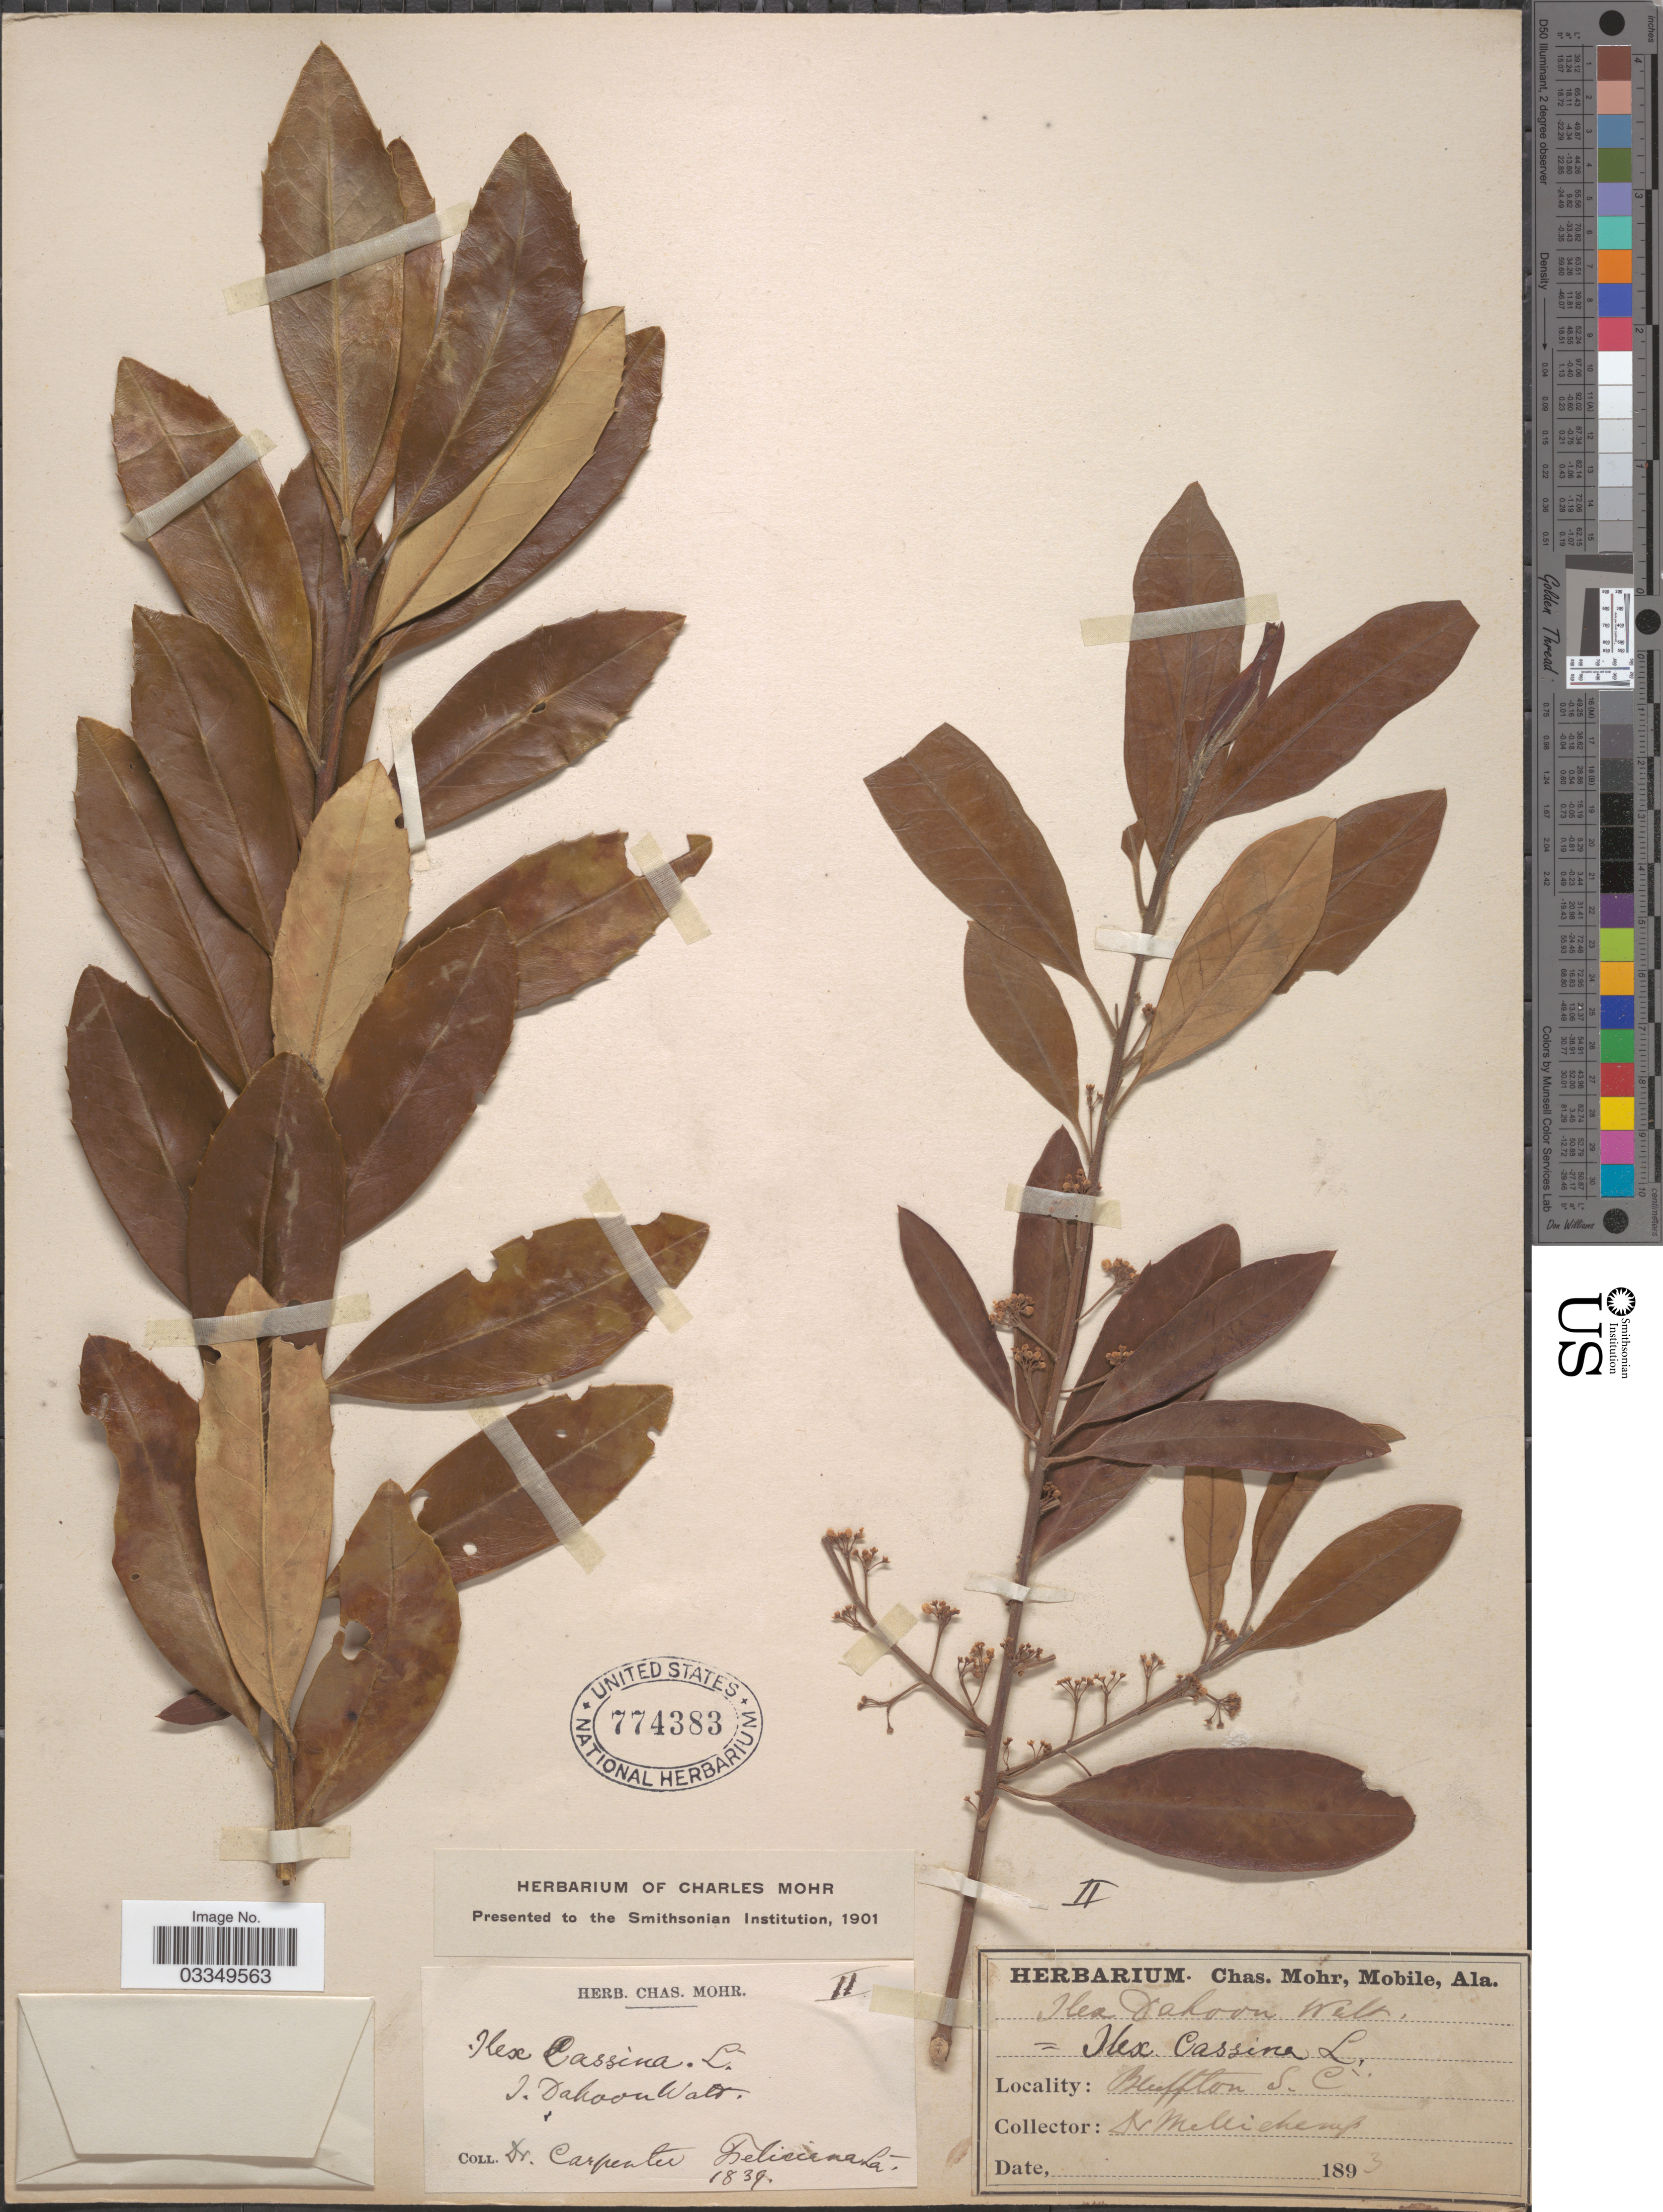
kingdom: Plantae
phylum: Tracheophyta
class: Magnoliopsida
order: Aquifoliales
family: Aquifoliaceae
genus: Ilex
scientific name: Ilex cassine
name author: L.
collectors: -. Mellichamp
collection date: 1893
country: United States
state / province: South Carolina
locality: Bluffton.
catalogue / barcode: US 774383